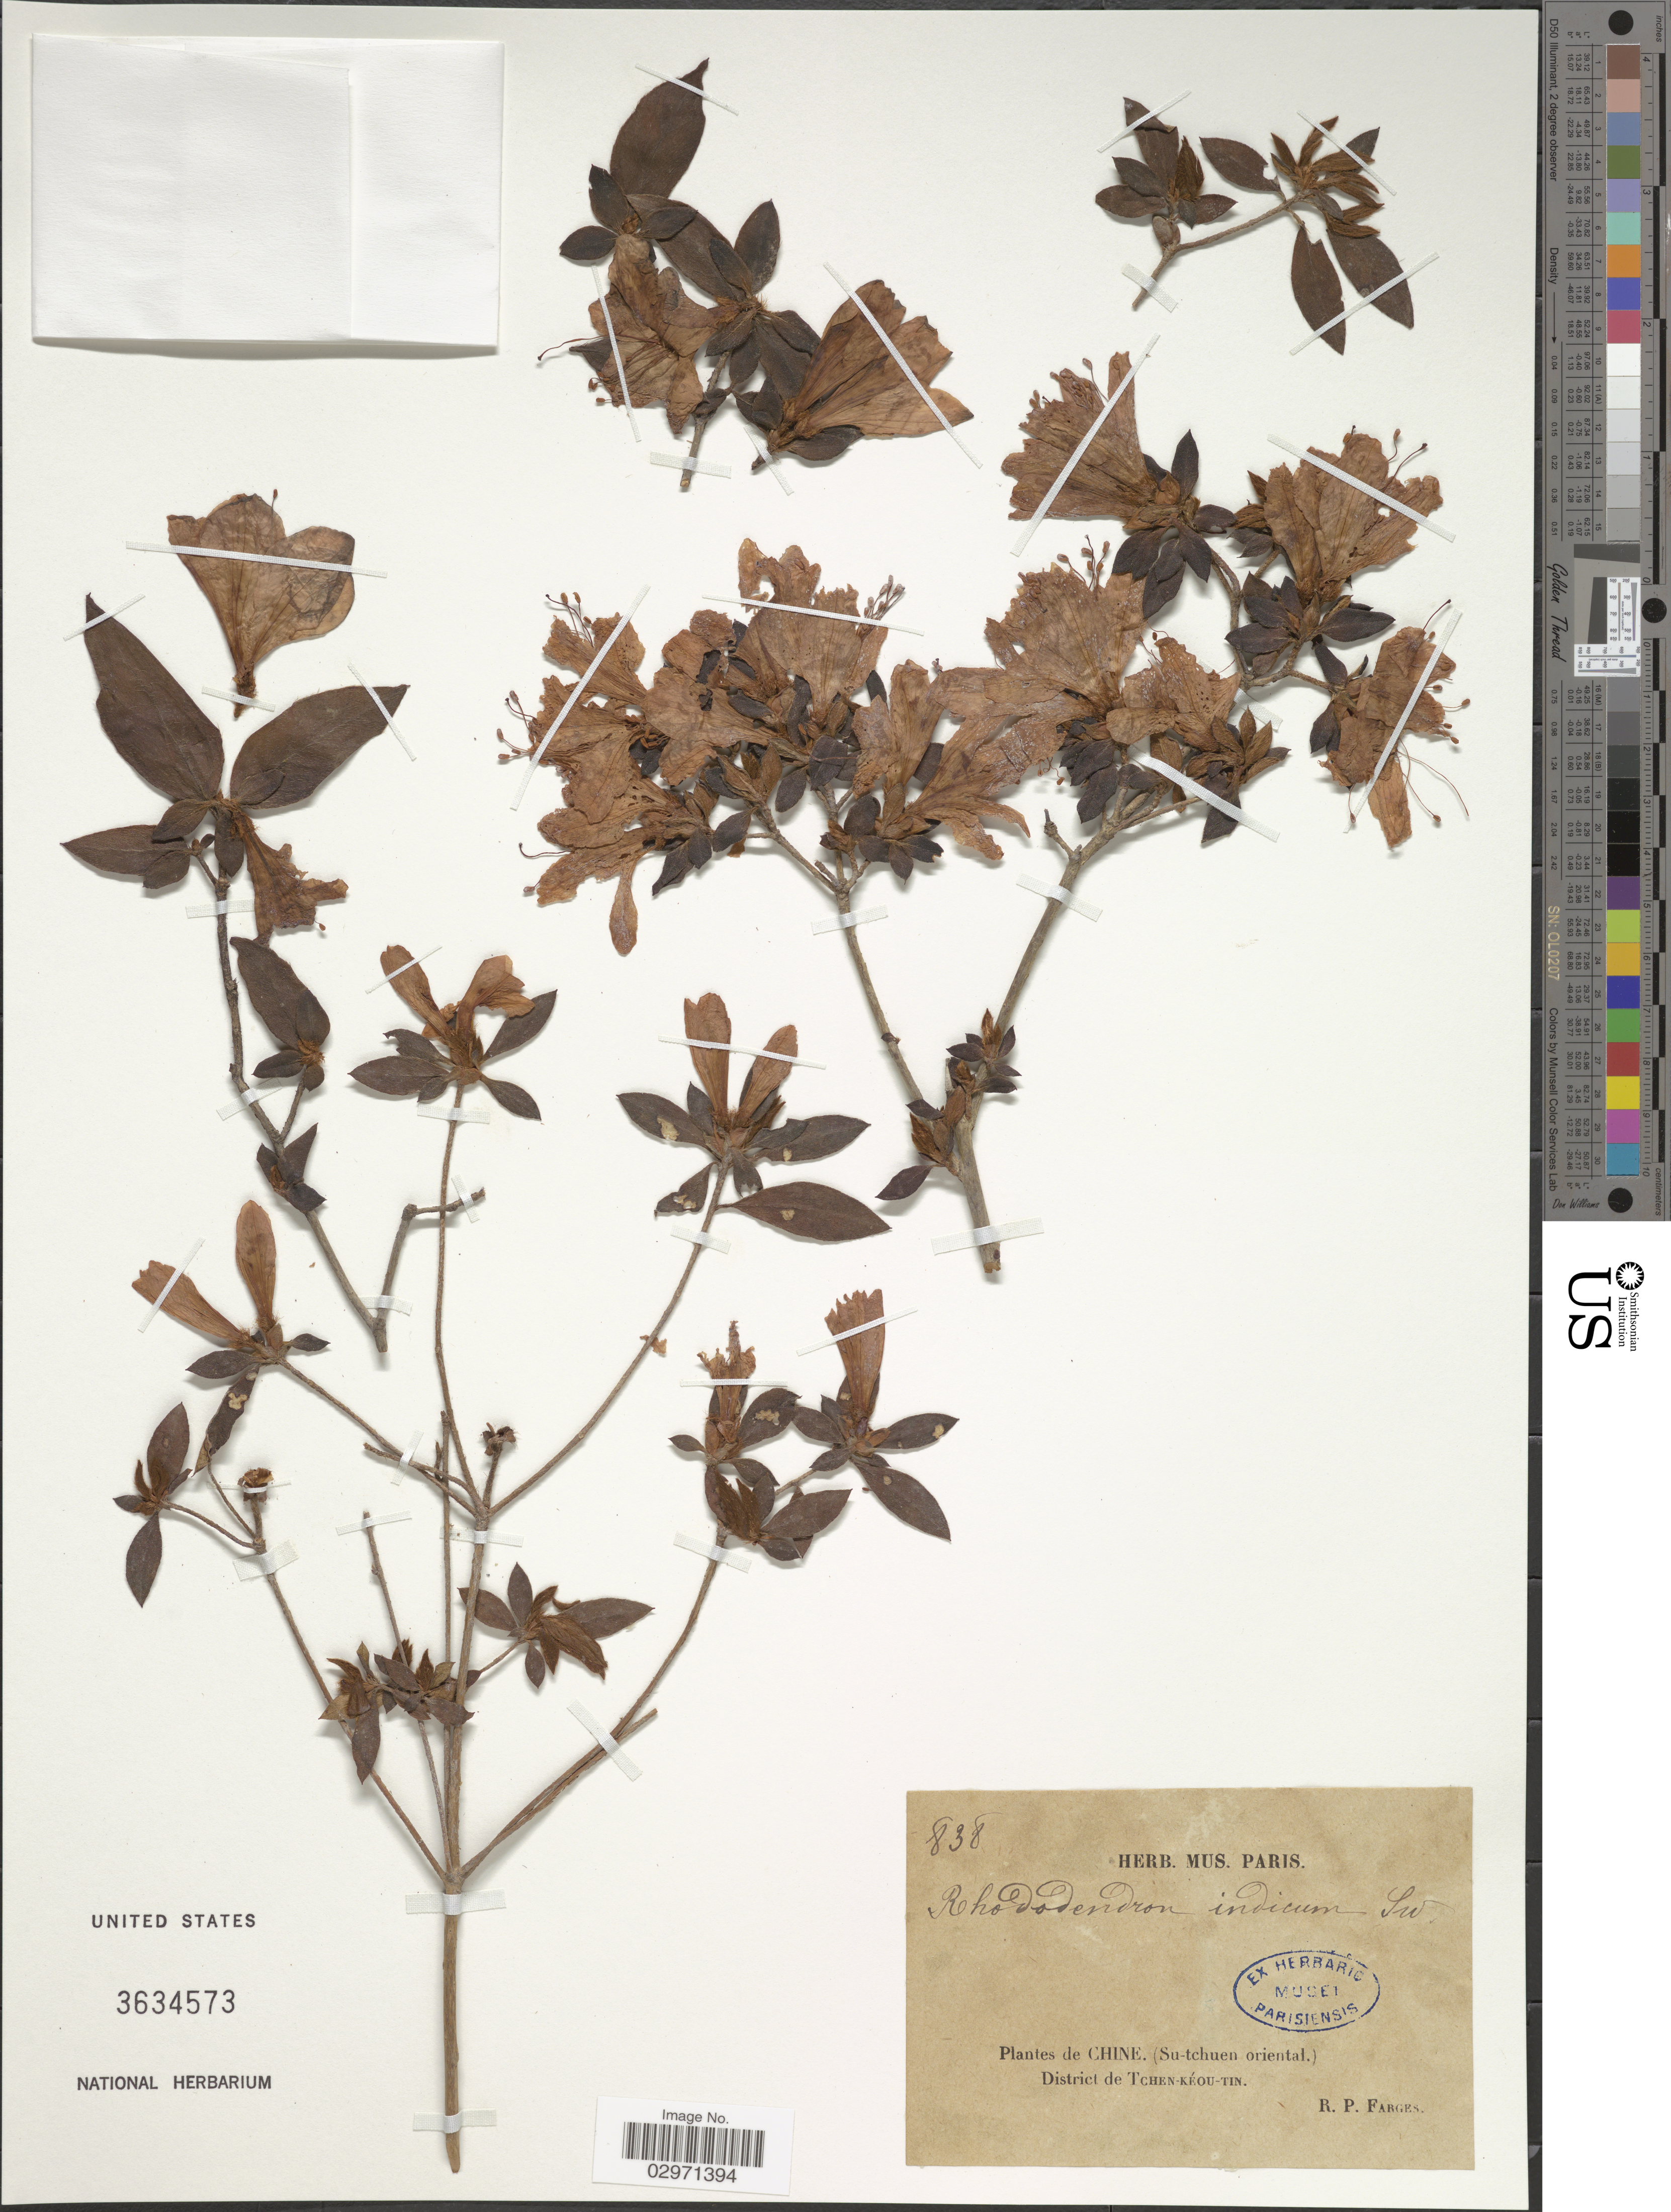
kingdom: Plantae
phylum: Tracheophyta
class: Magnoliopsida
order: Ericales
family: Ericaceae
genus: Rhododendron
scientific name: Rhododendron indicum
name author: (L.) Sweet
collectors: R. Farges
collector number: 838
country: China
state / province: Sichuan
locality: (Su-tchuen oriental). District de Tchen-Kéou-Tin.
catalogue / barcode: US 3634573